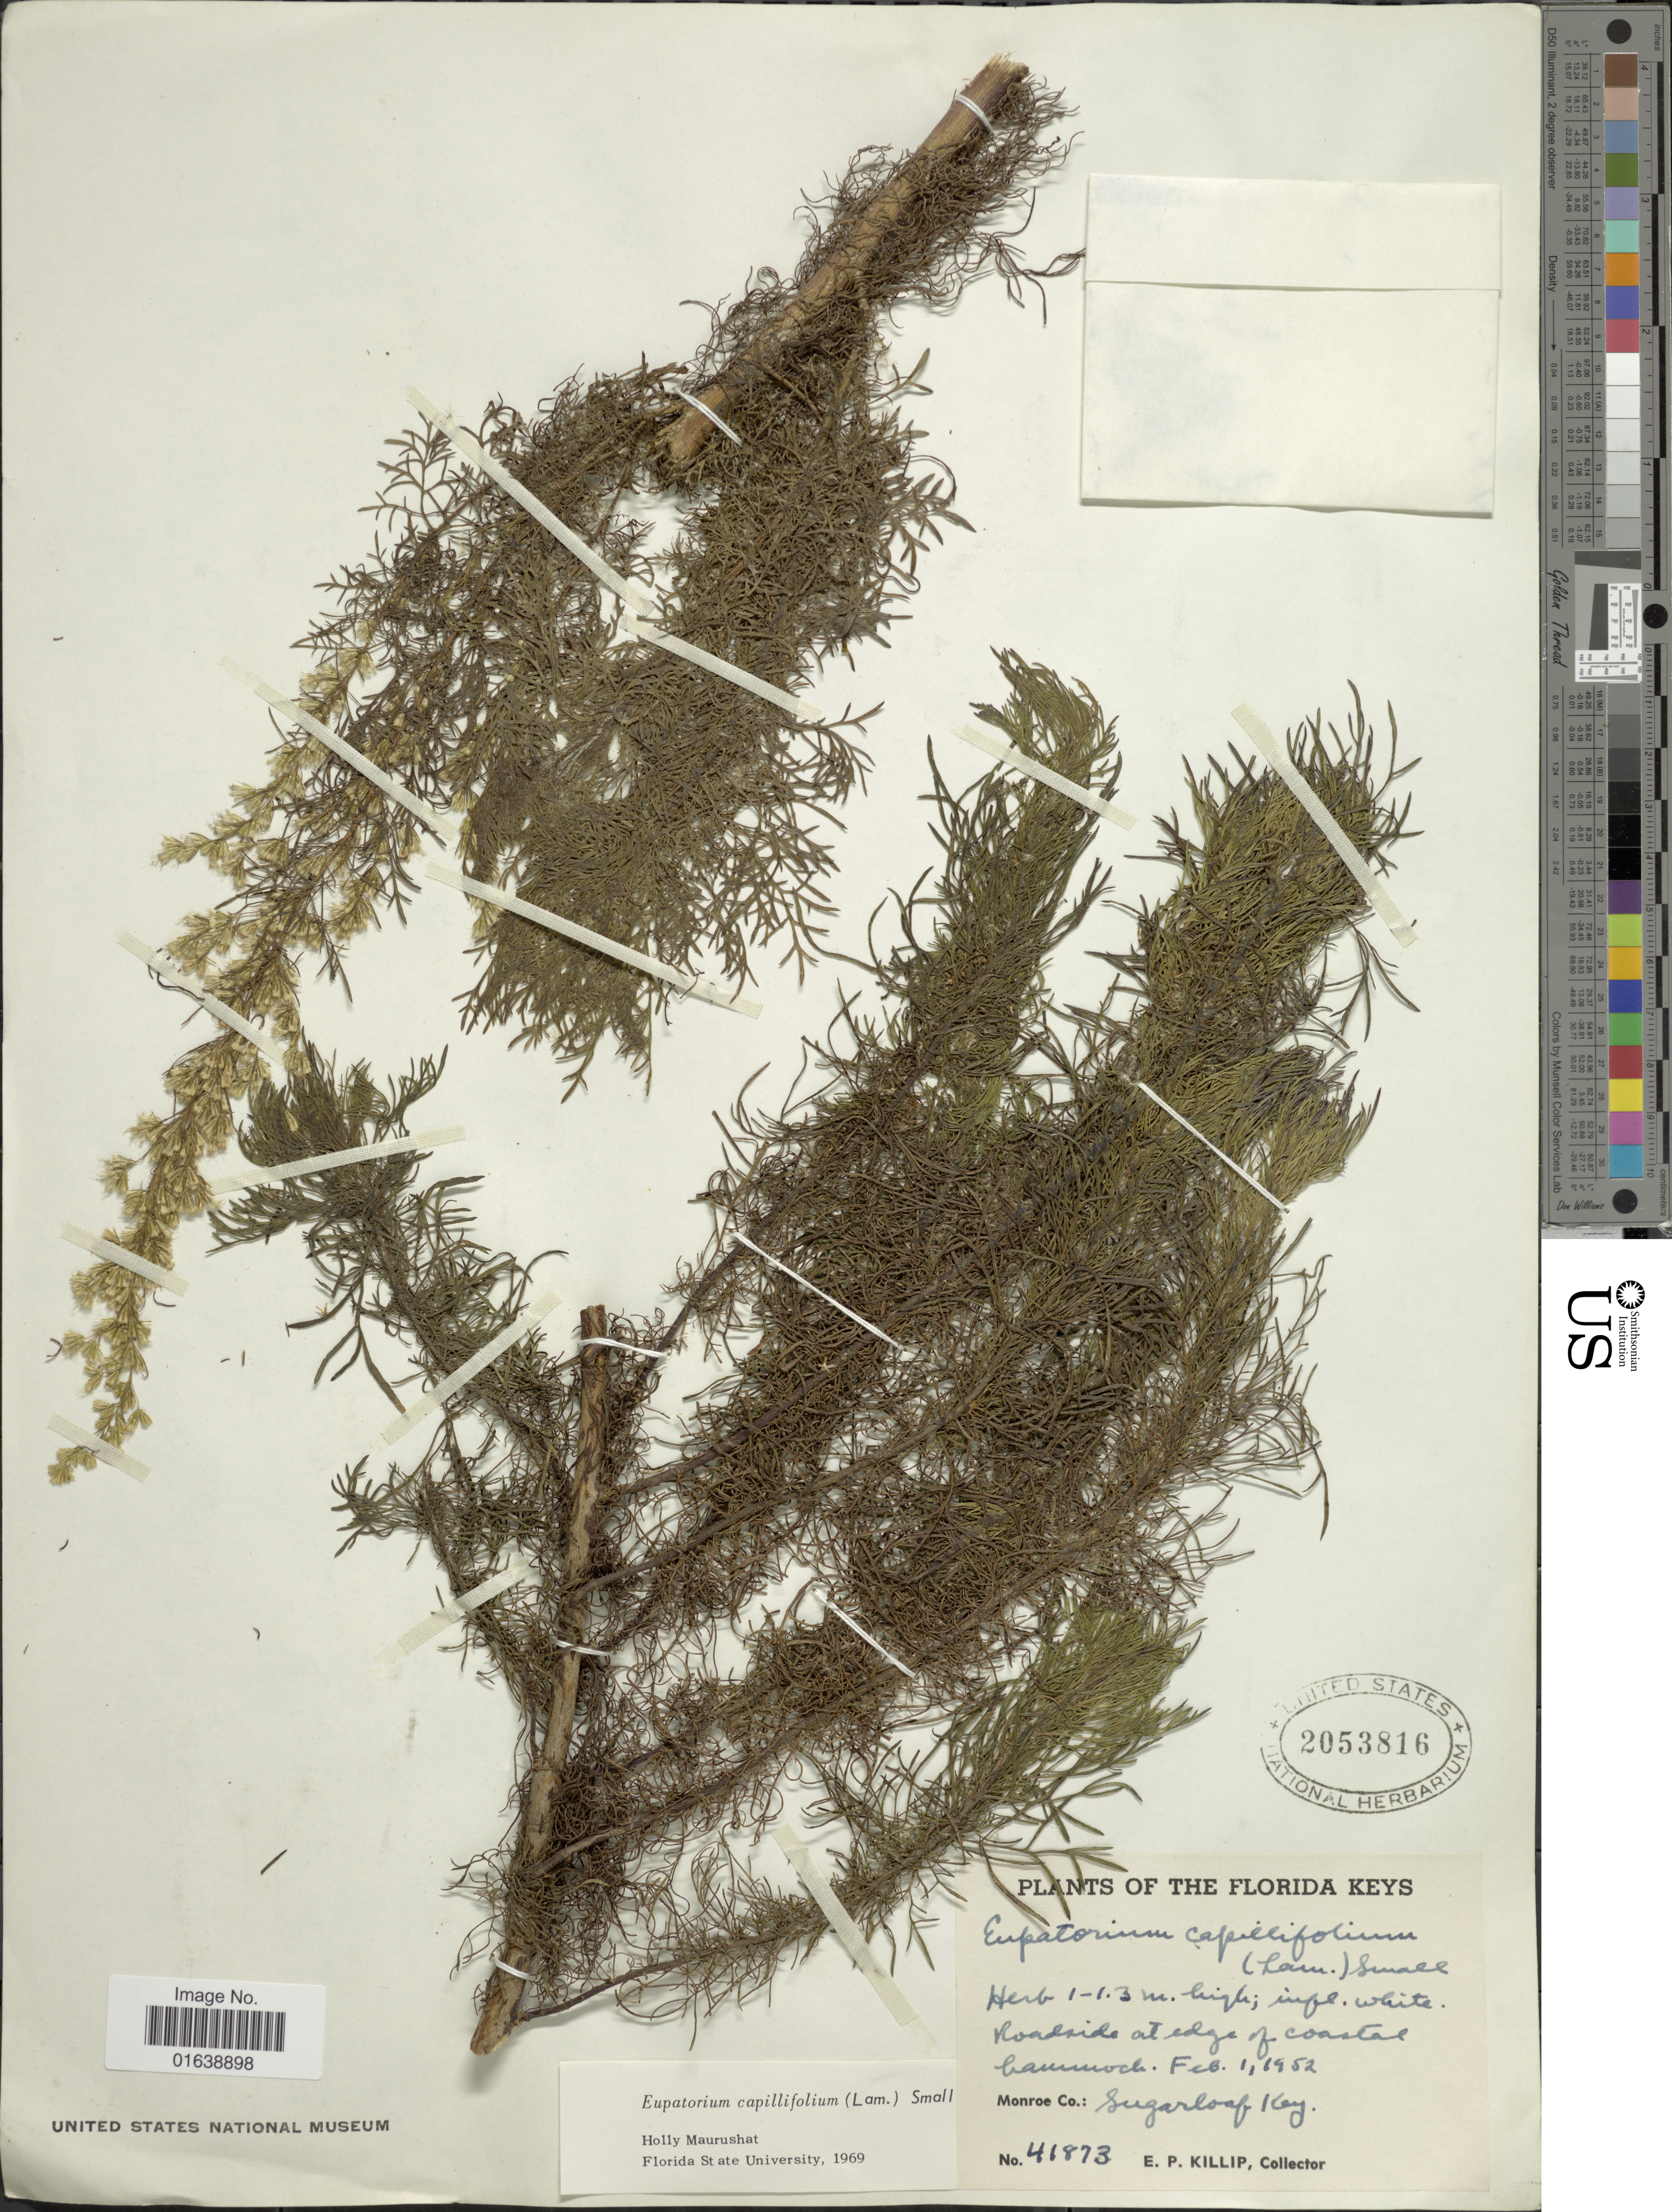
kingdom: Plantae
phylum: Tracheophyta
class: Magnoliopsida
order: Asterales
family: Asteraceae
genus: Eupatorium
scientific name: Eupatorium capillifolium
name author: (Lam.) Small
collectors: E. P. Killip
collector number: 41873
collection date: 1952-02-01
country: United States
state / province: Florida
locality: Florida. Roadside at edge of coastal hammock. Monroe Co.: sugarloaf Key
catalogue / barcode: US 2053816